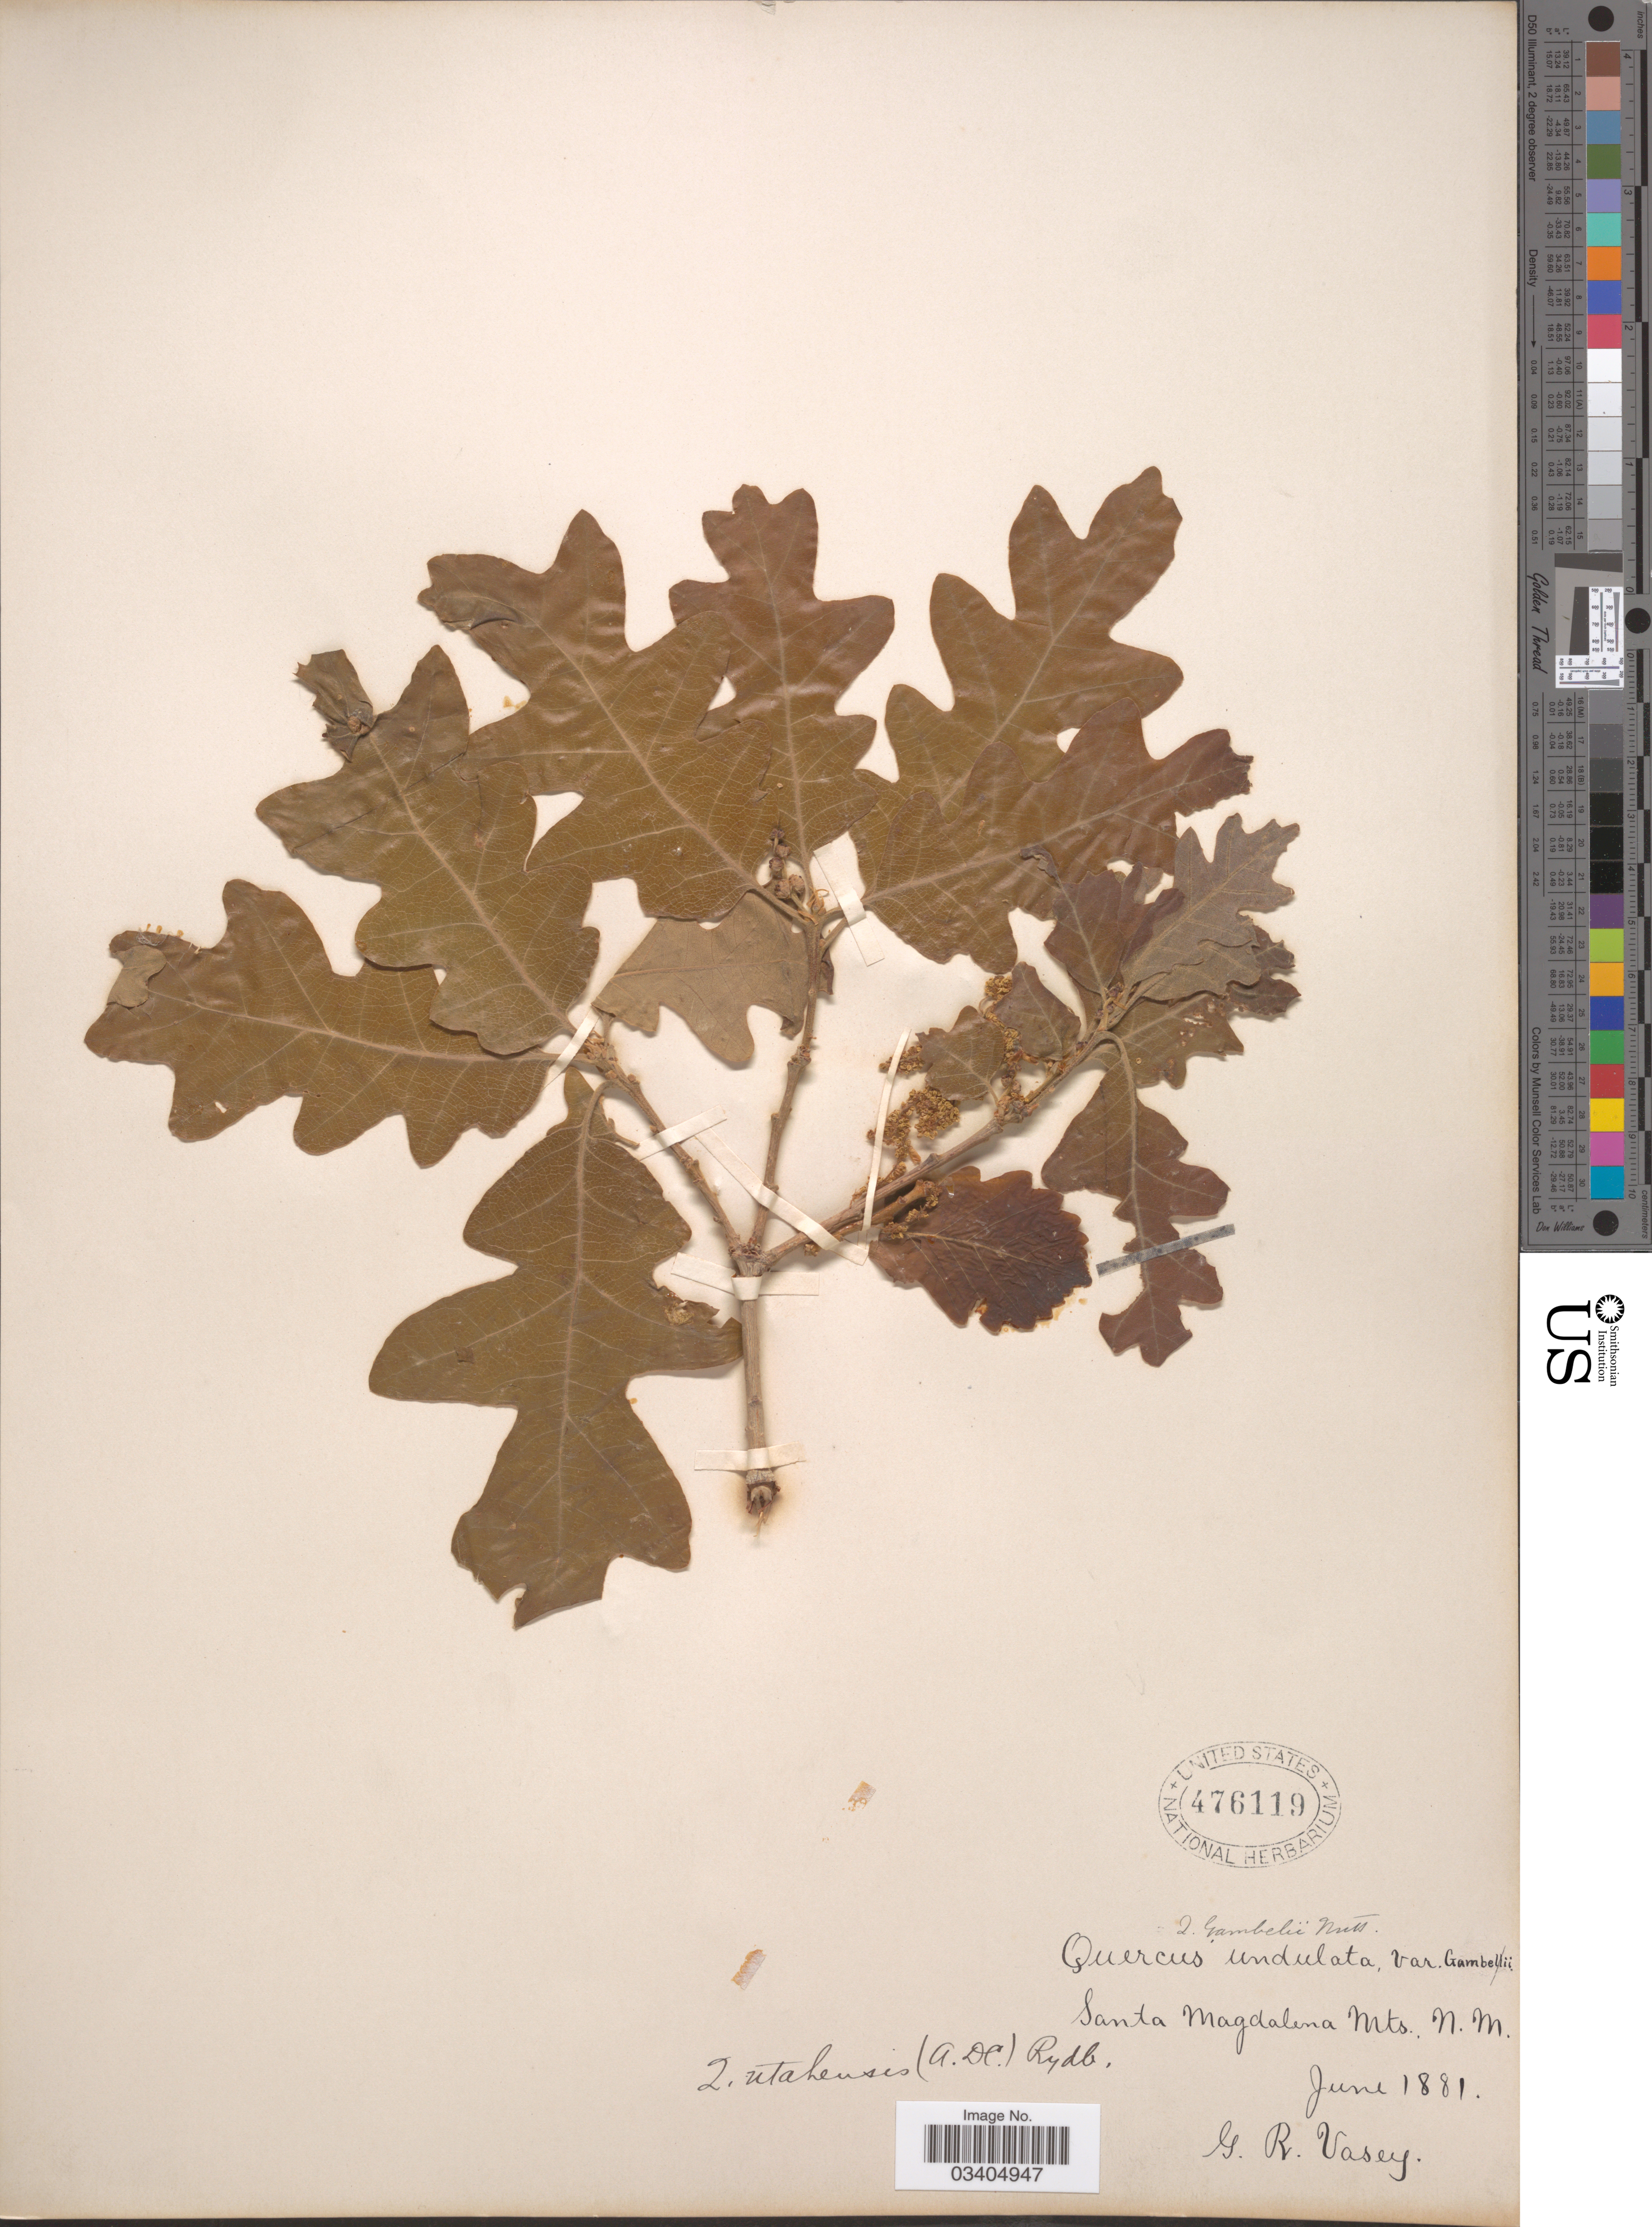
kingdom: Plantae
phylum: Tracheophyta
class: Magnoliopsida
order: Fagales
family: Fagaceae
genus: Quercus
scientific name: Quercus gambelii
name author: Nutt.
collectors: G. R. Vasey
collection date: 1881-06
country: United States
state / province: New Mexico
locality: Santa Magdalena Mts.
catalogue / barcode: US 476119